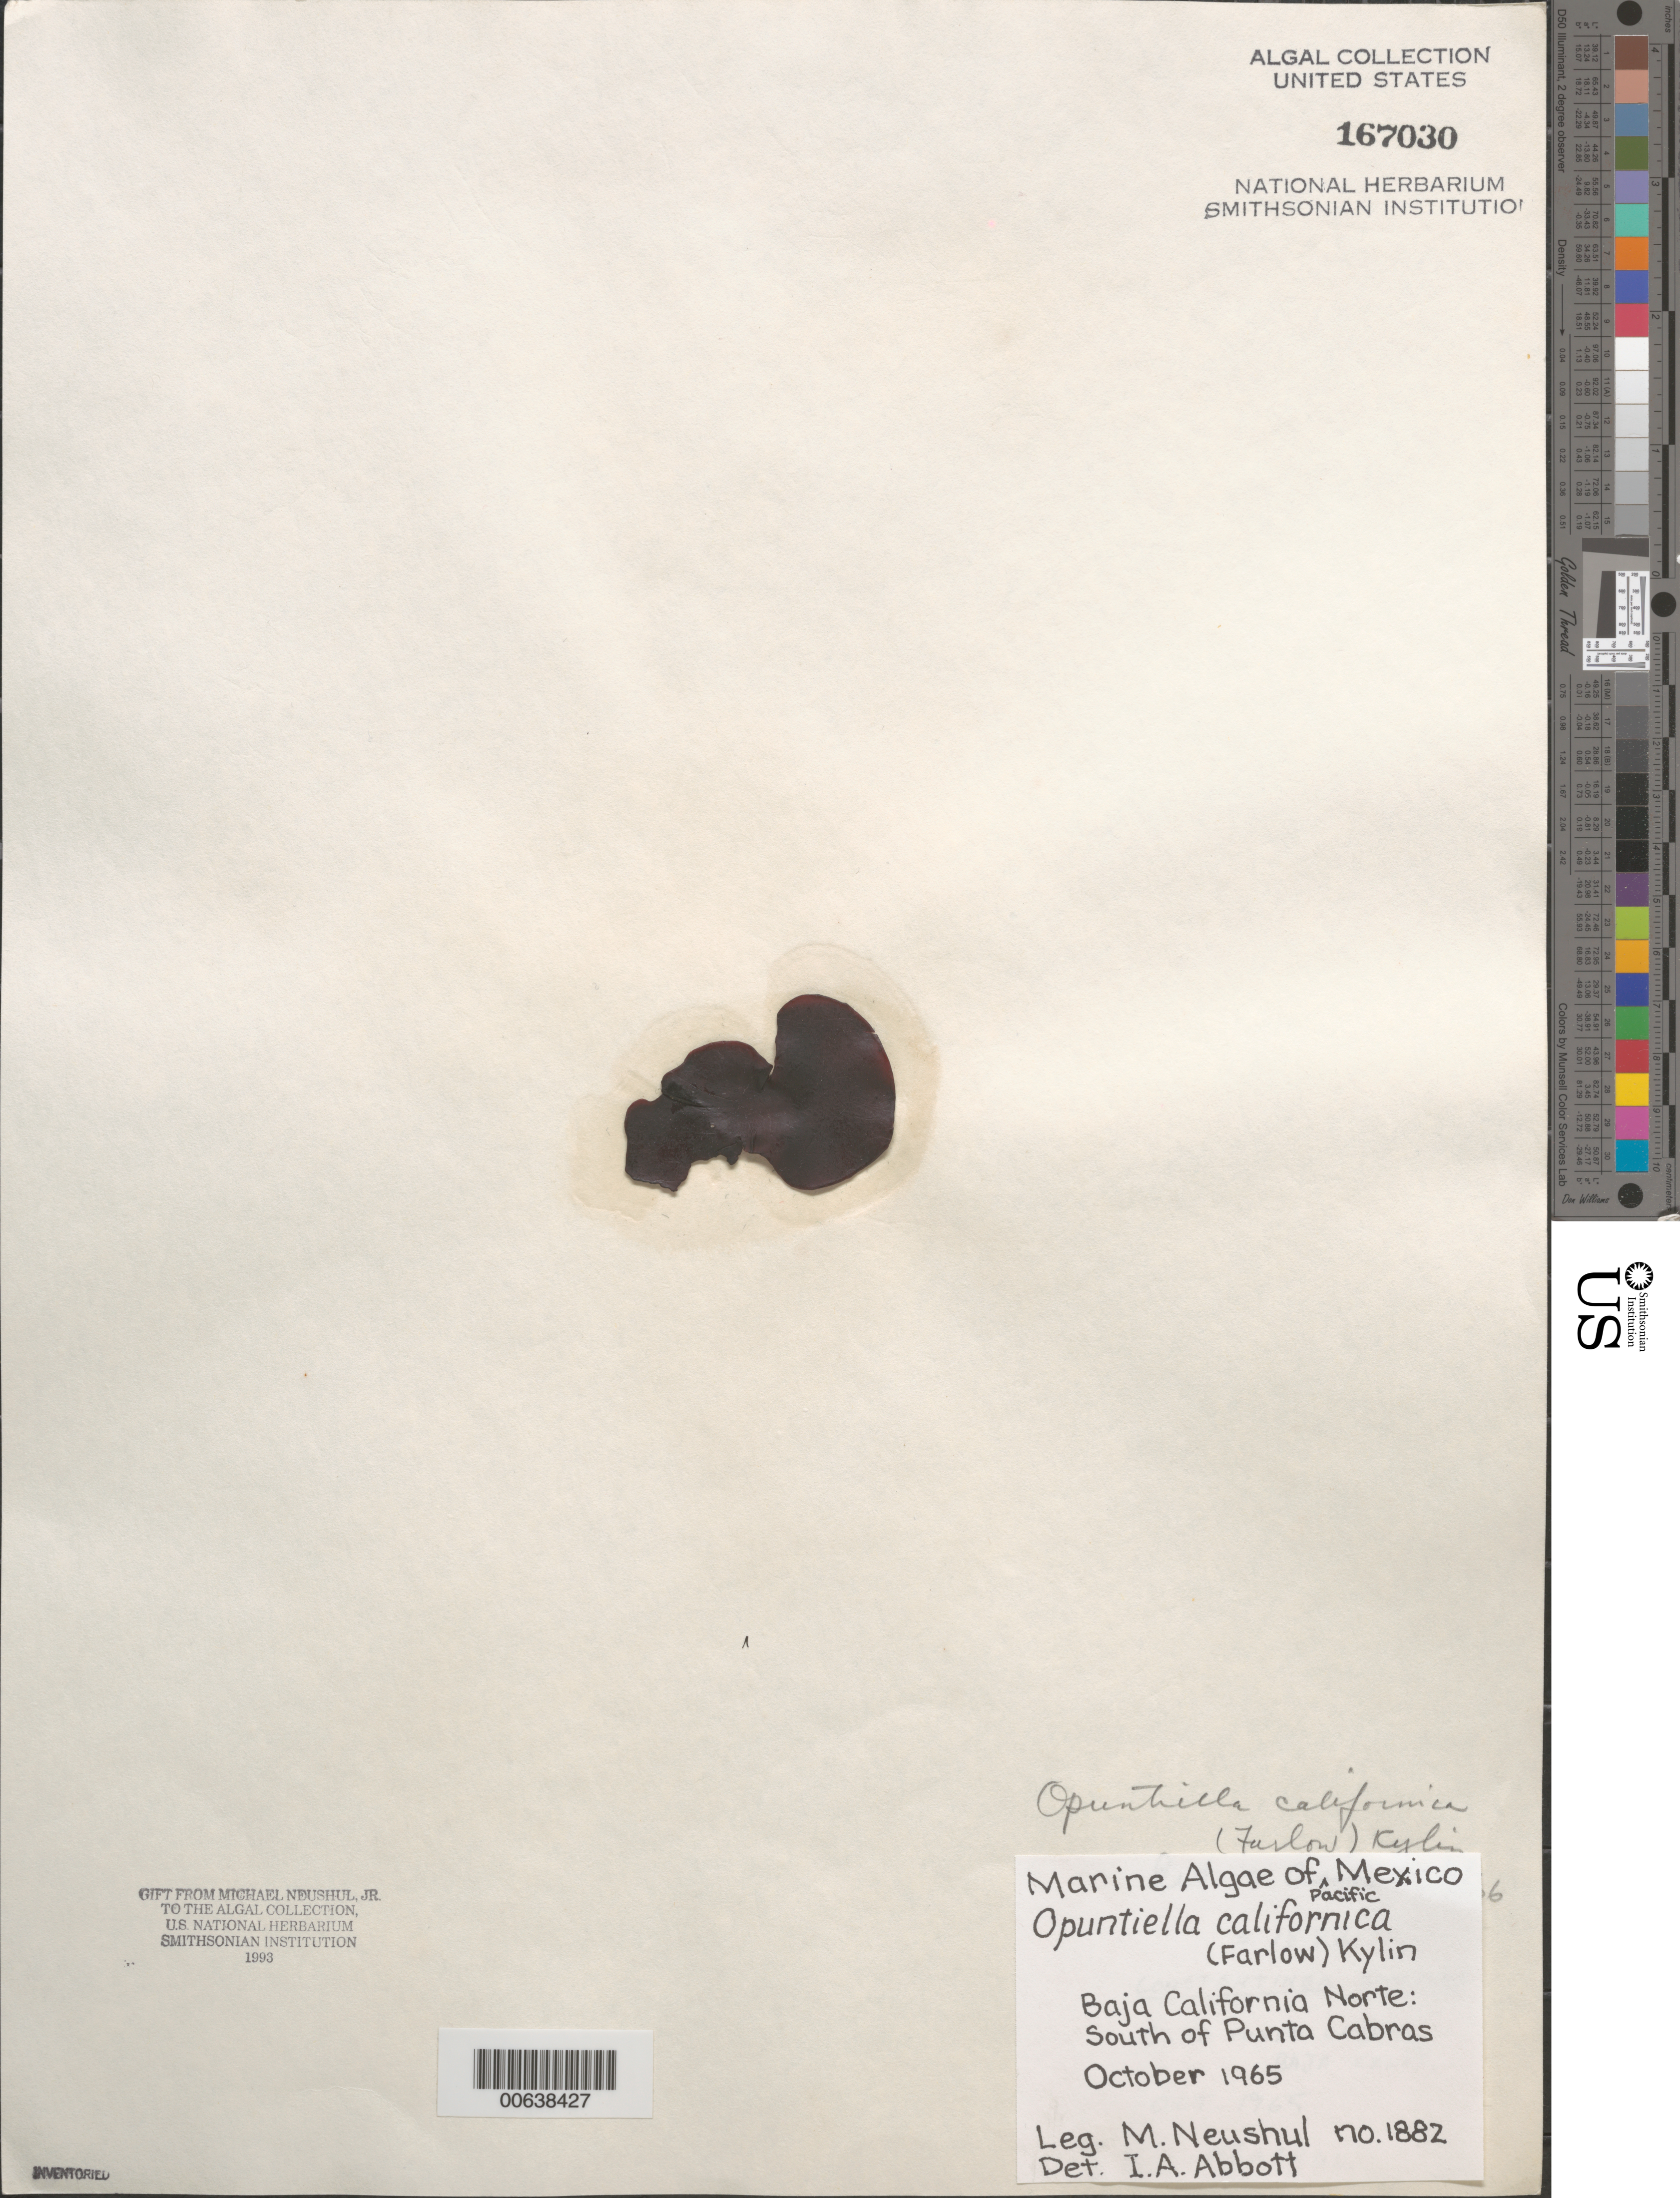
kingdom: Plantae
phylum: Rhodophyta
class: Florideophyceae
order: Gigartinales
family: Furcellariaceae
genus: Opuntiella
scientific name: Opuntiella californica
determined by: Abbott, Isabella A.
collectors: M. Neushul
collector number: Neushul 1882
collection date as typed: Oct 1965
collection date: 1965-10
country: Mexico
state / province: Baja California Norte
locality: South of Punta Cabras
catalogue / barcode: US 167030